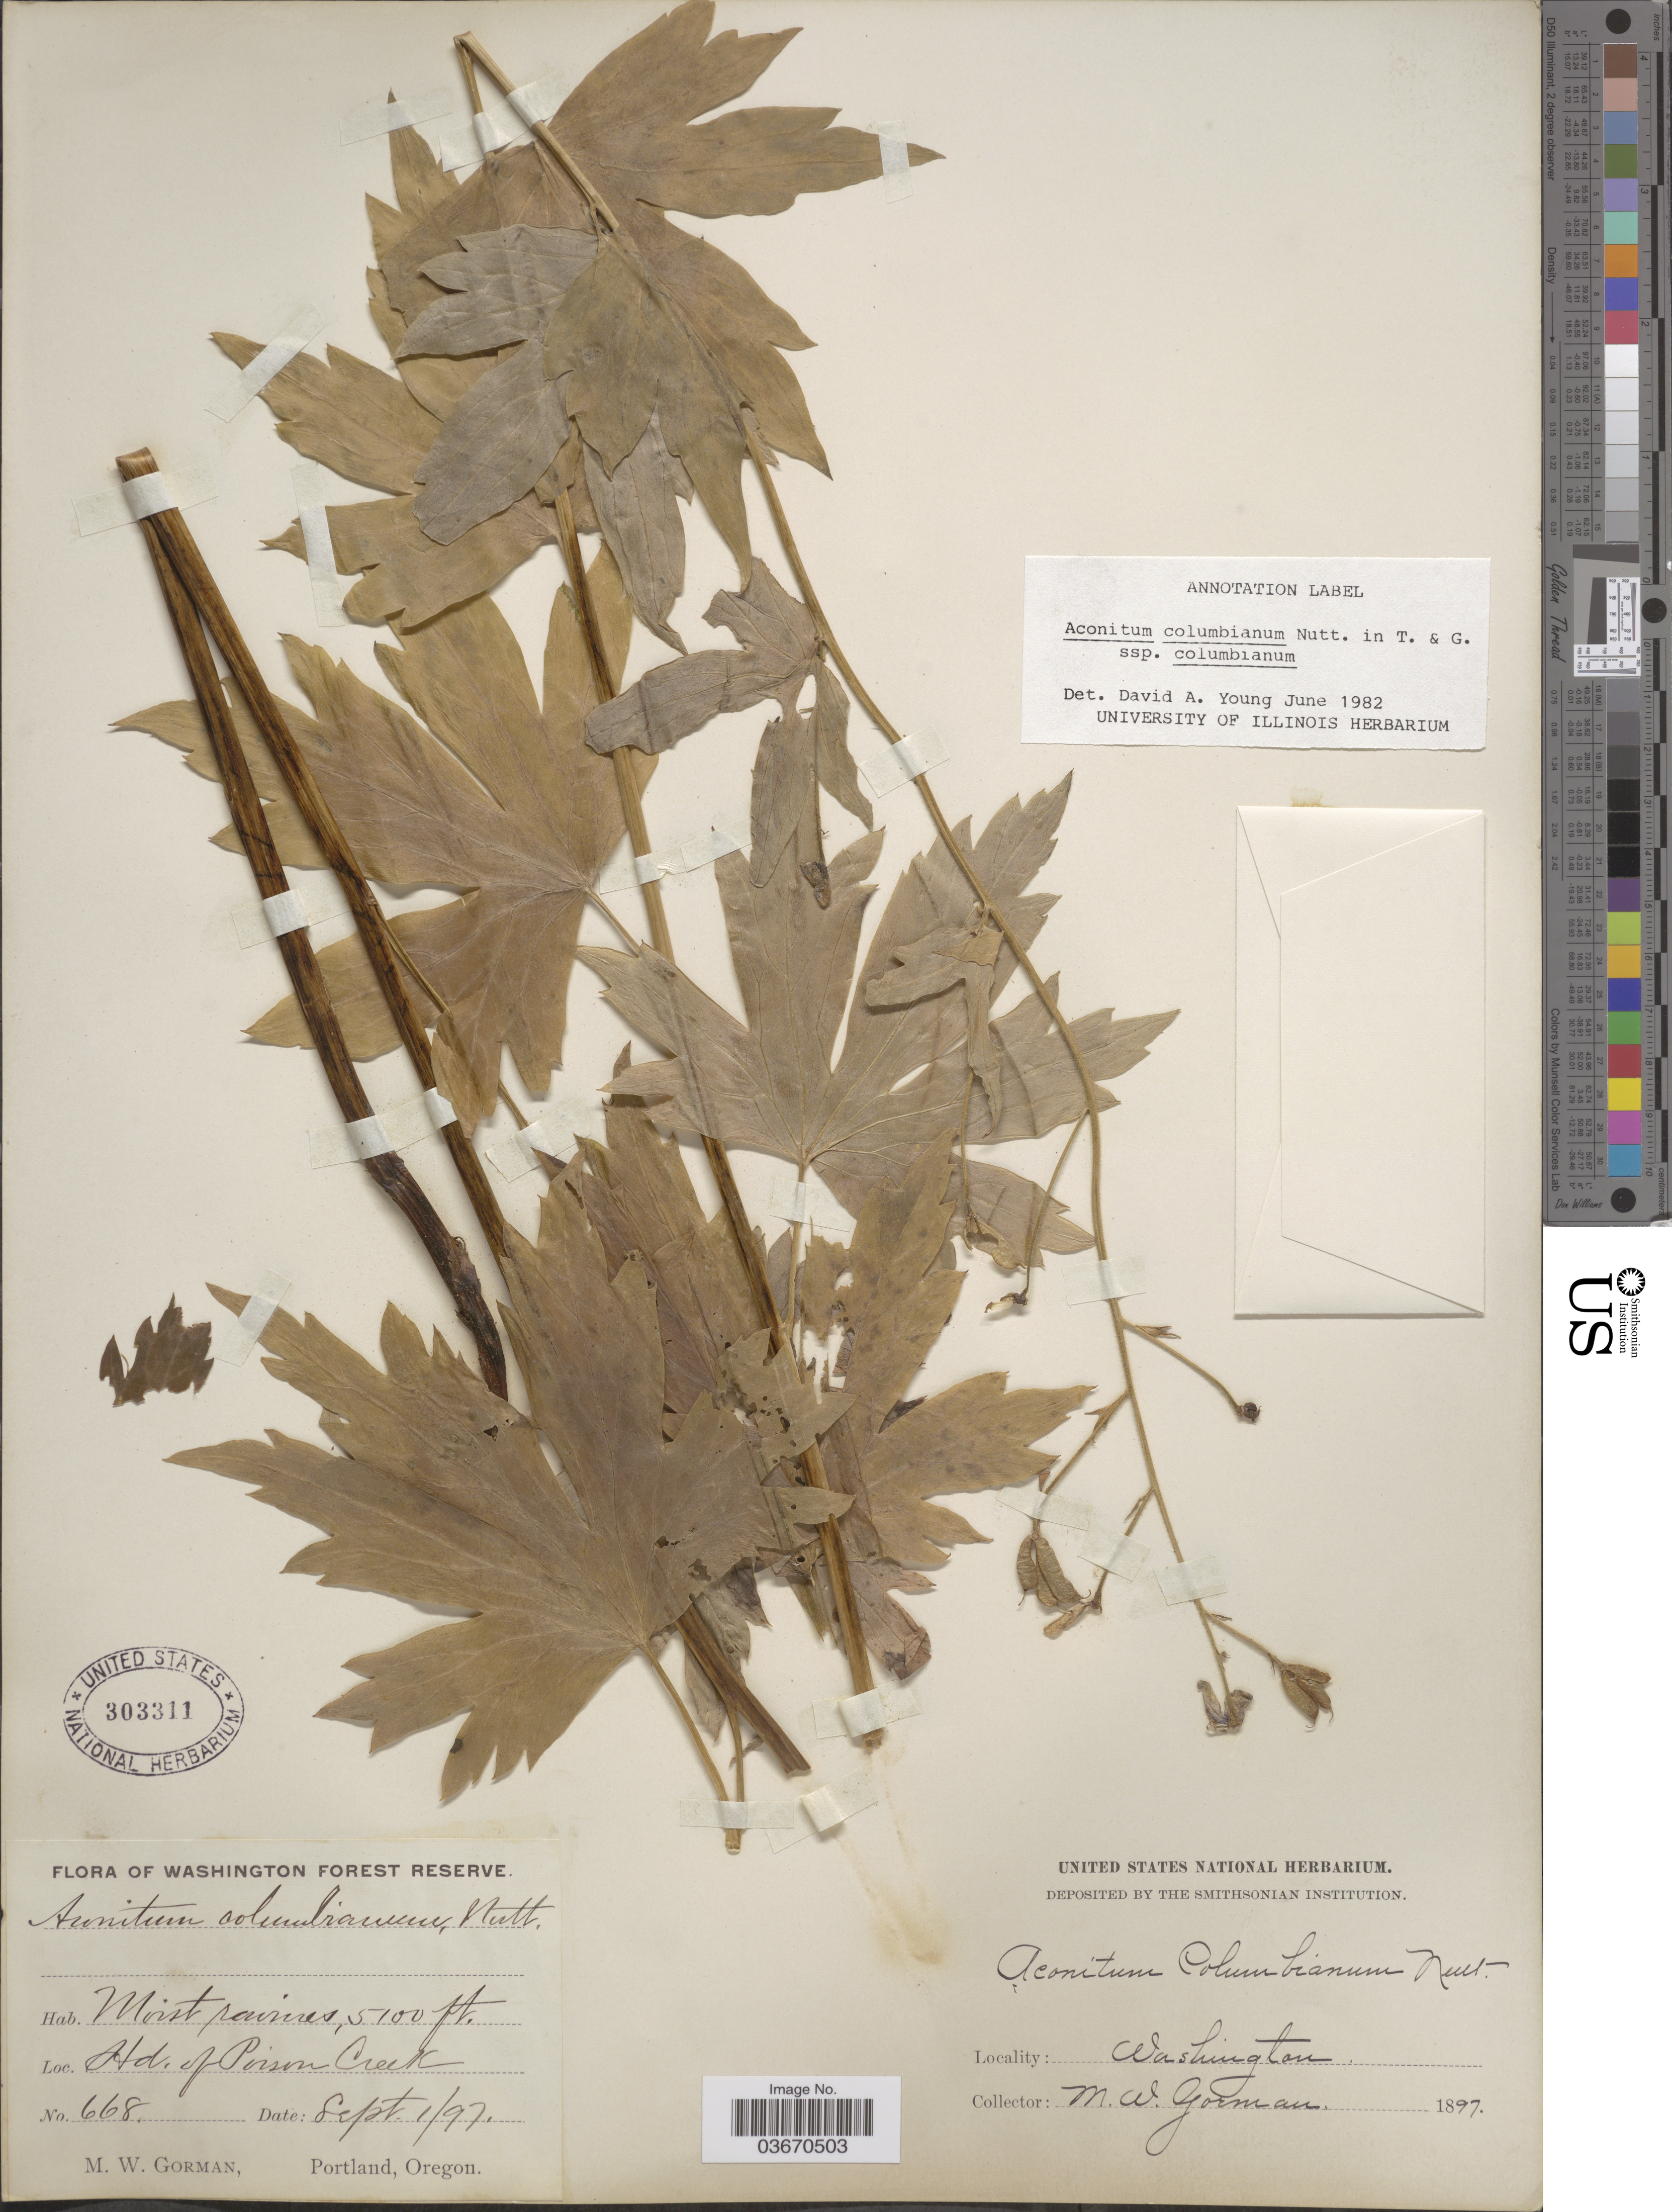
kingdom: Plantae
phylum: Tracheophyta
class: Magnoliopsida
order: Ranunculales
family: Ranunculaceae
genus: Aconitum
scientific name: Aconitum columbianum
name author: Nutt.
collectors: M. W. Gorman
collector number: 668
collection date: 1897-09-01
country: United States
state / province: Washington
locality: Washington Forest Reserve. Hd. of Poison Creek.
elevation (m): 1554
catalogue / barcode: US 303311